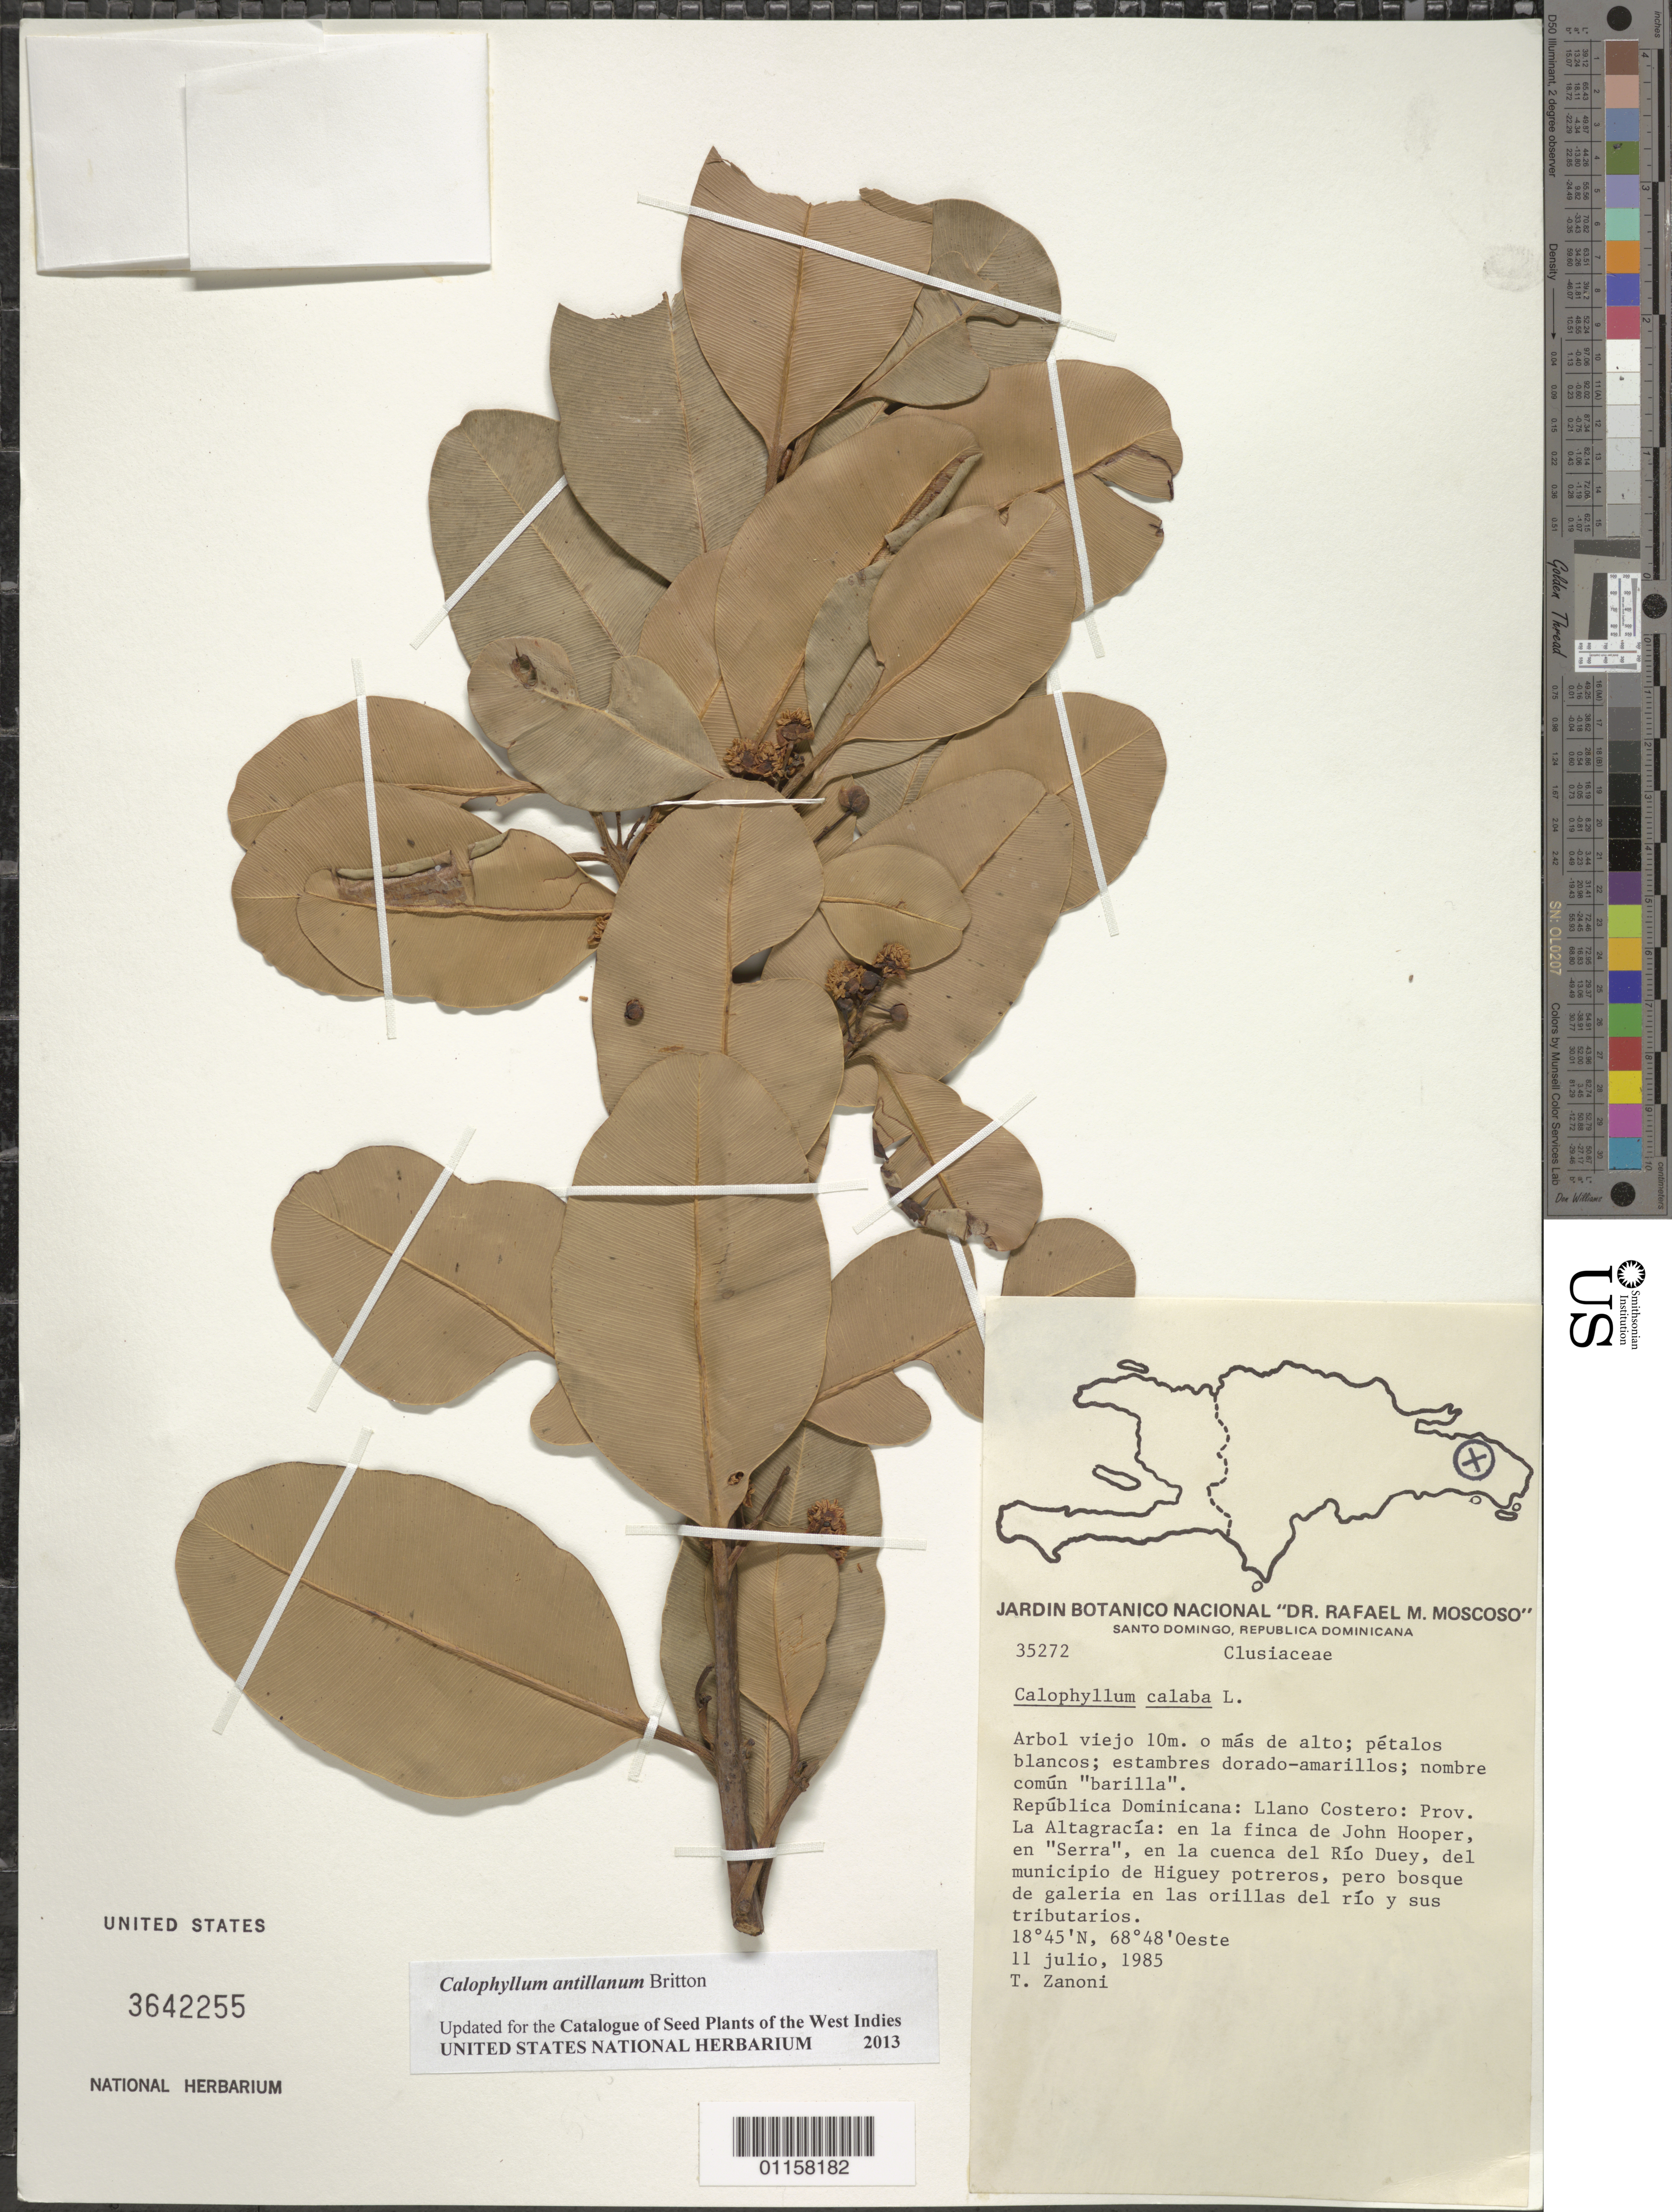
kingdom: Plantae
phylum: Tracheophyta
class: Magnoliopsida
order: Malpighiales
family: Calophyllaceae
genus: Calophyllum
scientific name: Calophyllum antillanum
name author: Britton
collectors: T. A. Zanoni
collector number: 35272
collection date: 1985-07-11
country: Dominican Republic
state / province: La Altagracía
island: Hispaniola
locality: En la finca de John Hooper, en "Serra", en la cuenca del Río Duey, del municipio de Higuey potreros.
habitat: Pero bosque de galeria en las orillas del río y sus tributarios.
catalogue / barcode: US 3642255